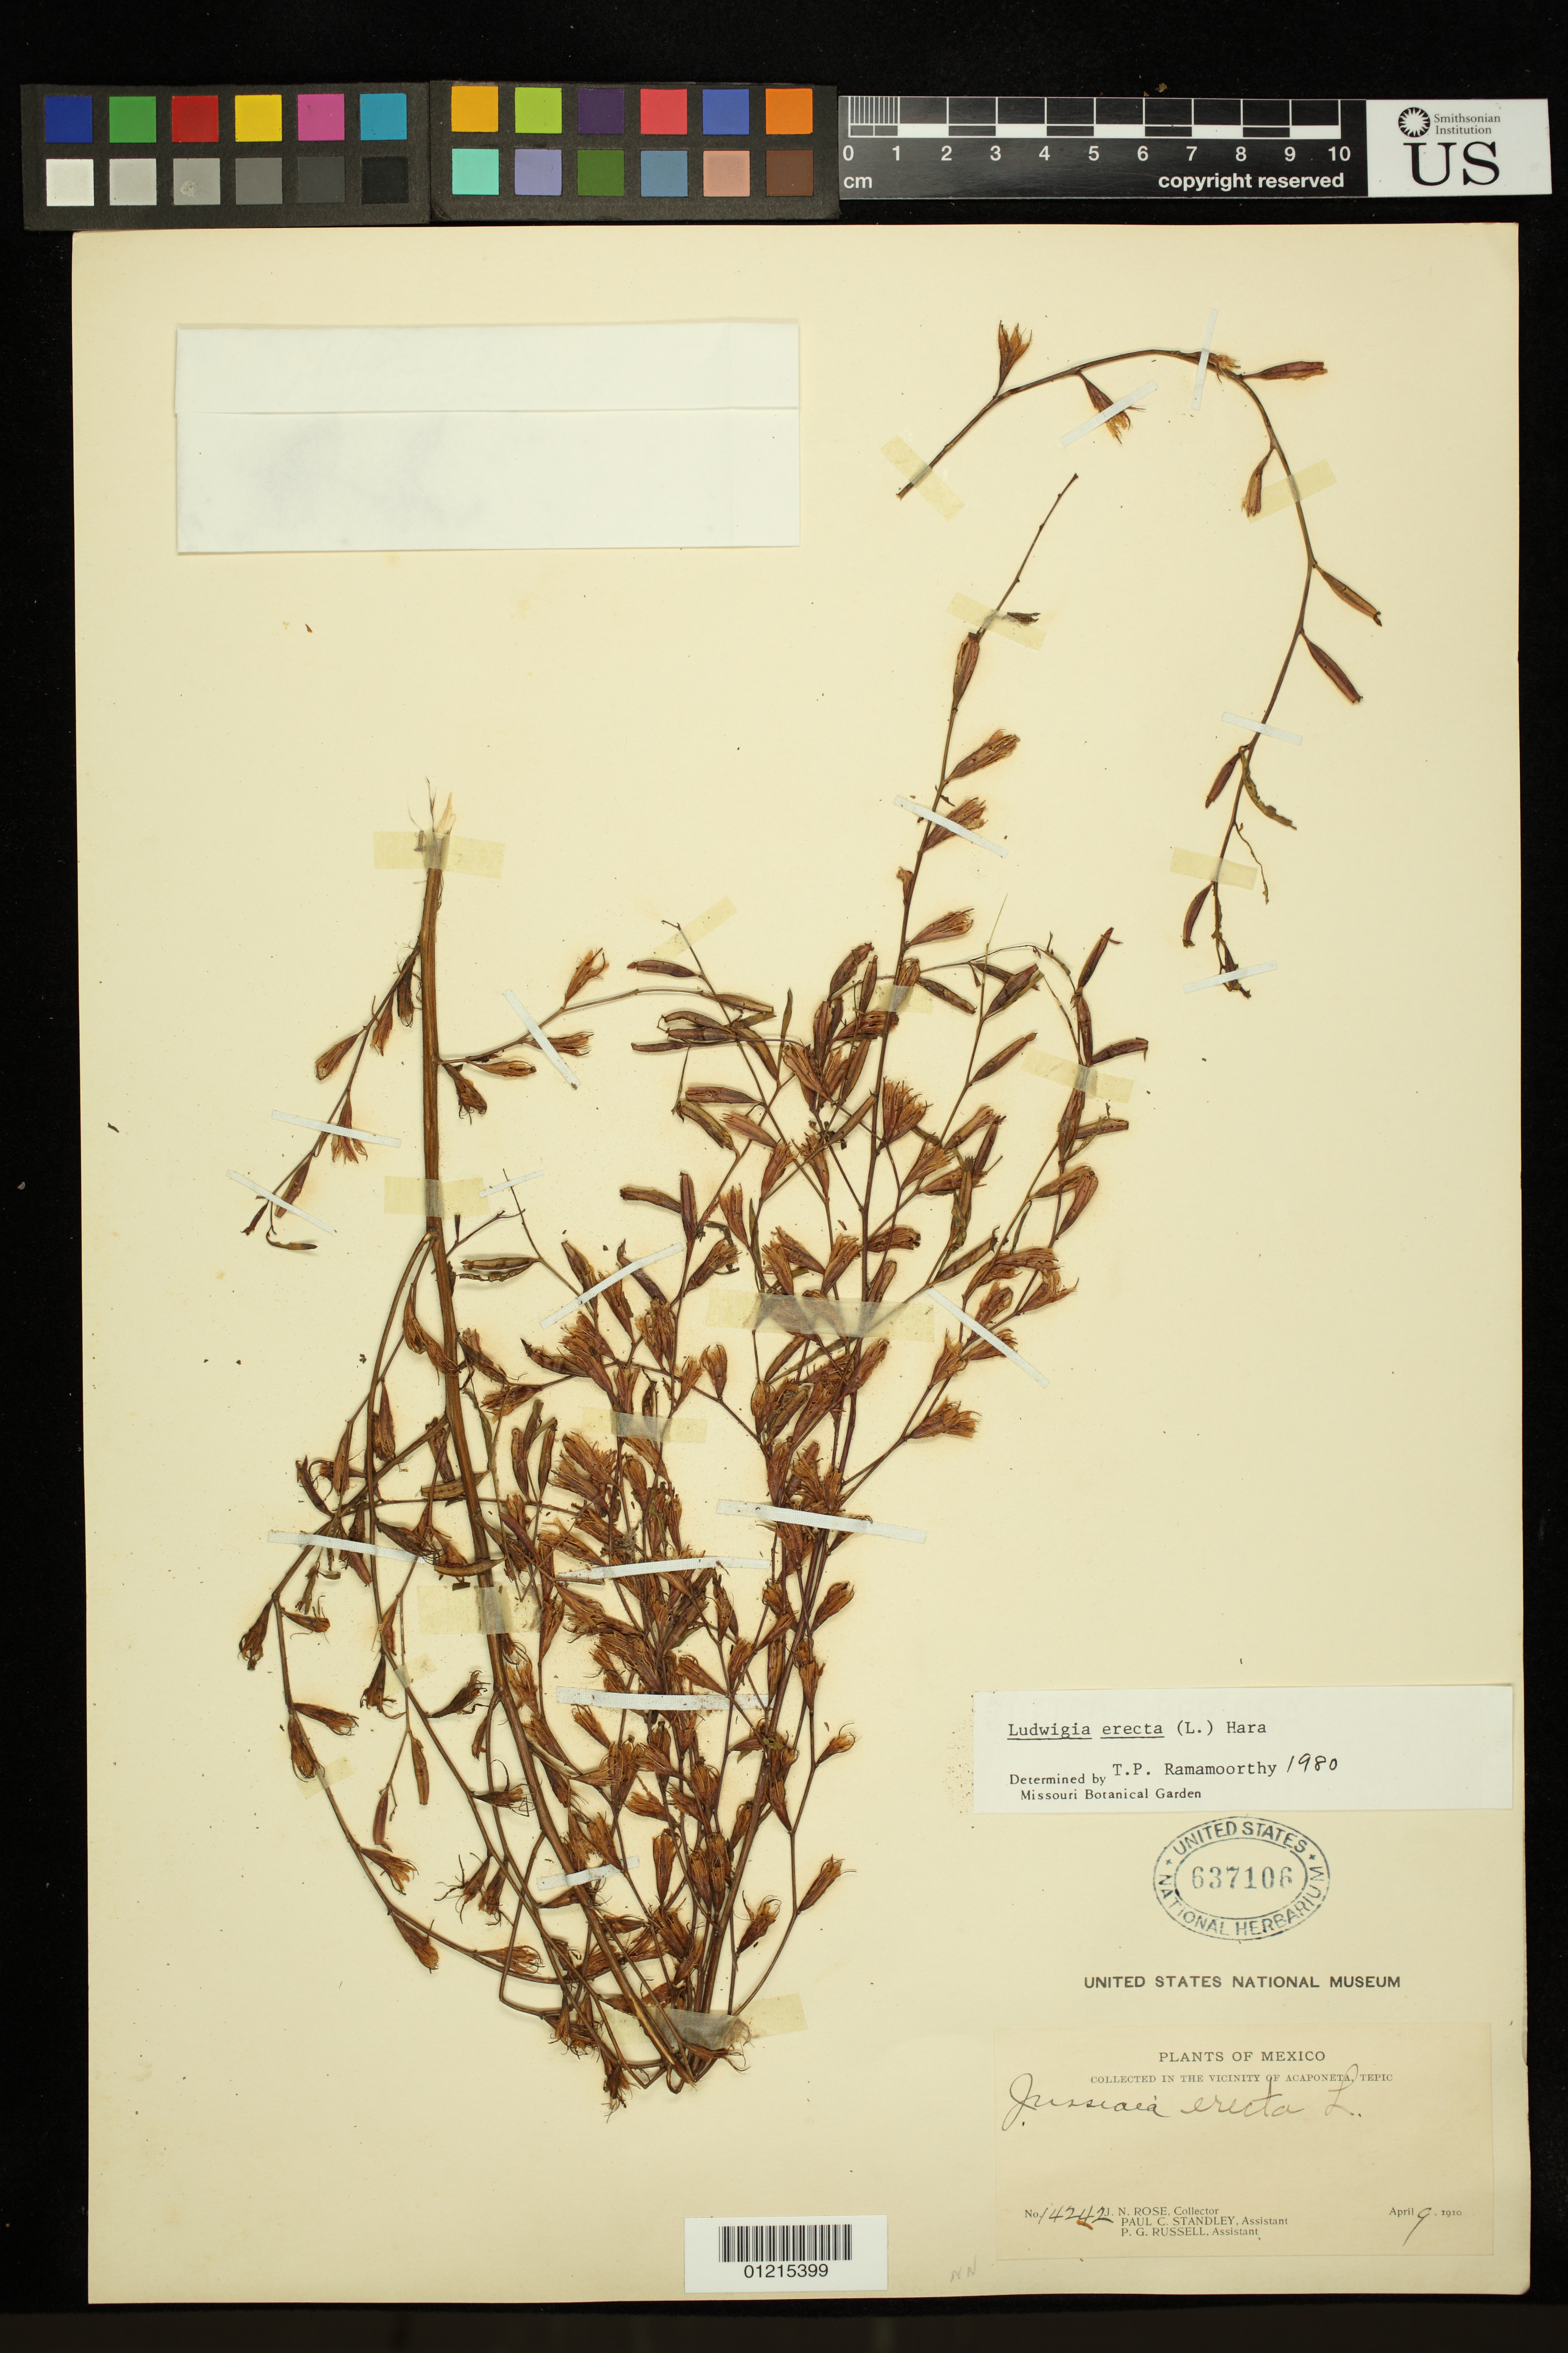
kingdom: Plantae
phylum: Tracheophyta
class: Magnoliopsida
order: Myrtales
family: Onagraceae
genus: Ludwigia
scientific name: Ludwigia erecta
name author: (L.) H. Hara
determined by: Ramamoorthy, T. P.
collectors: J. N. Rose, P. C. Standley & P. G. Russell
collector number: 14242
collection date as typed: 9 Apr 1910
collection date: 1910-04-09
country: Mexico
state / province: Nayarit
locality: Vicinity of Acaponeta, Tepic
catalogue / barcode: US 637106